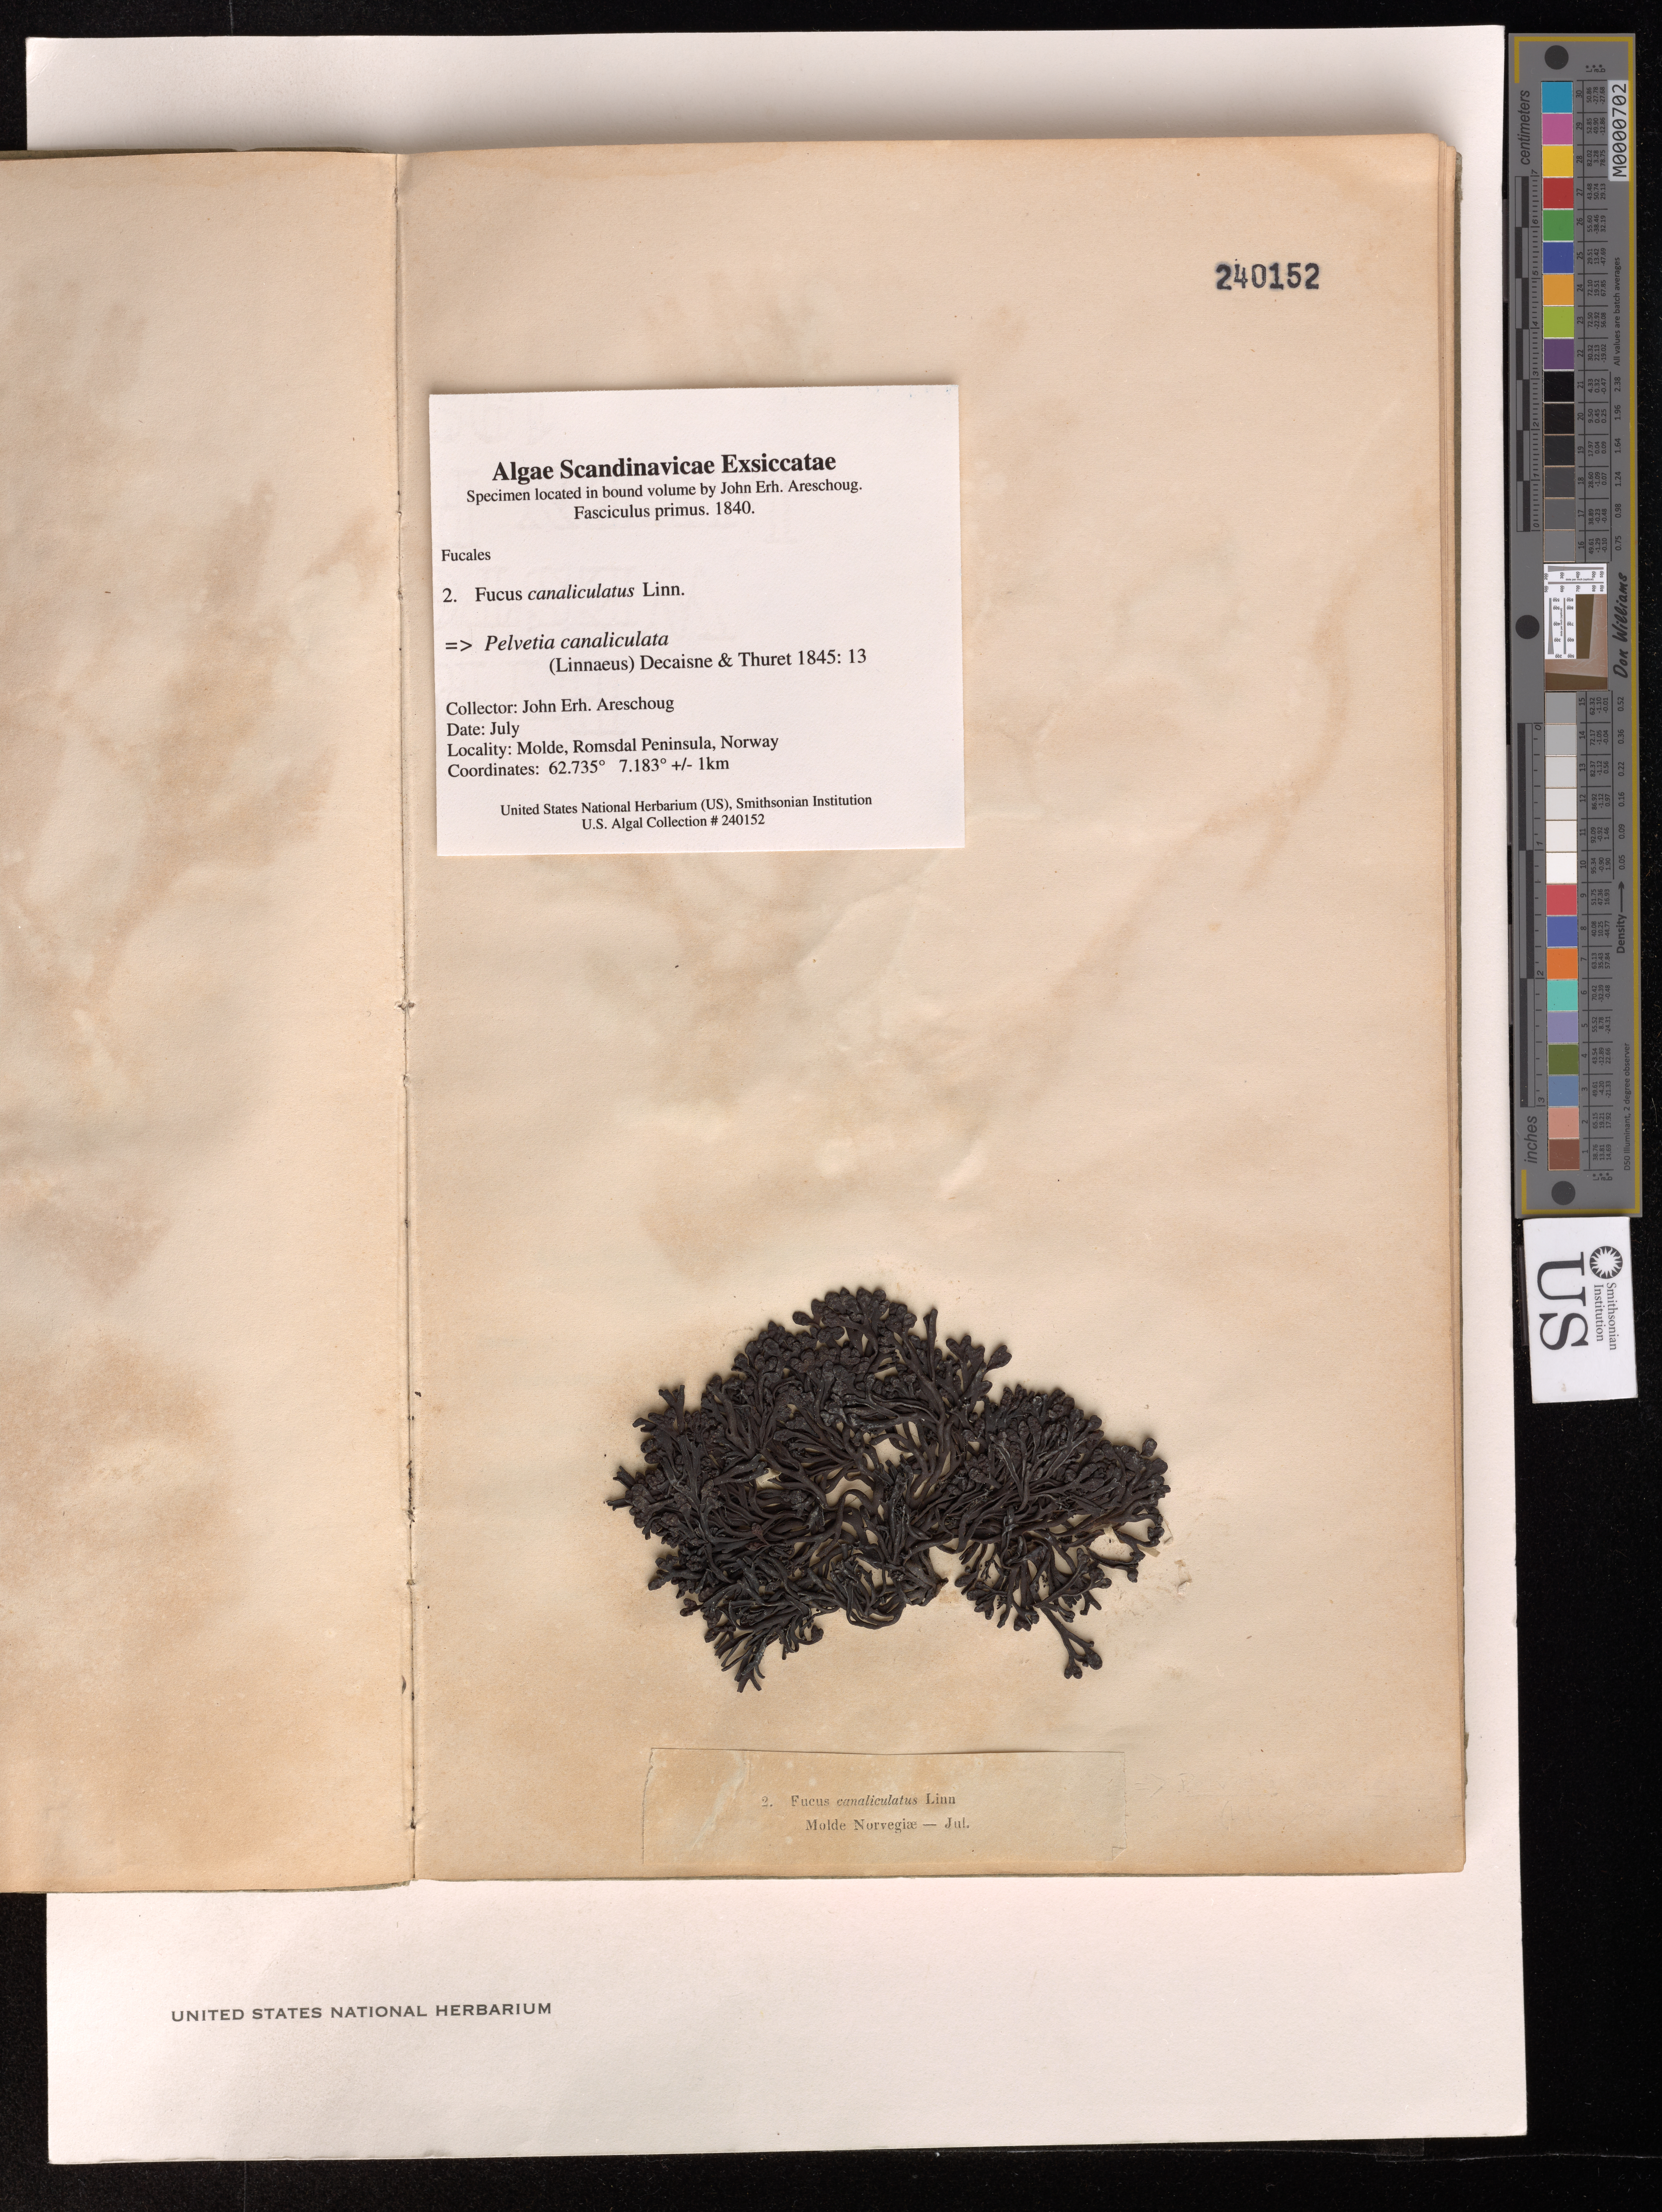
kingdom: Chromista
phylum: Ochrophyta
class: Phaeophyceae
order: Fucales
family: Fucaceae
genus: Fucus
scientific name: Fucus canaliculatus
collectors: J. E. Areschoug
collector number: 2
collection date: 1840-07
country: Norway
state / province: More og Romdal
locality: Molde, Romsdal Peninsula.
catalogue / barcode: US 240152